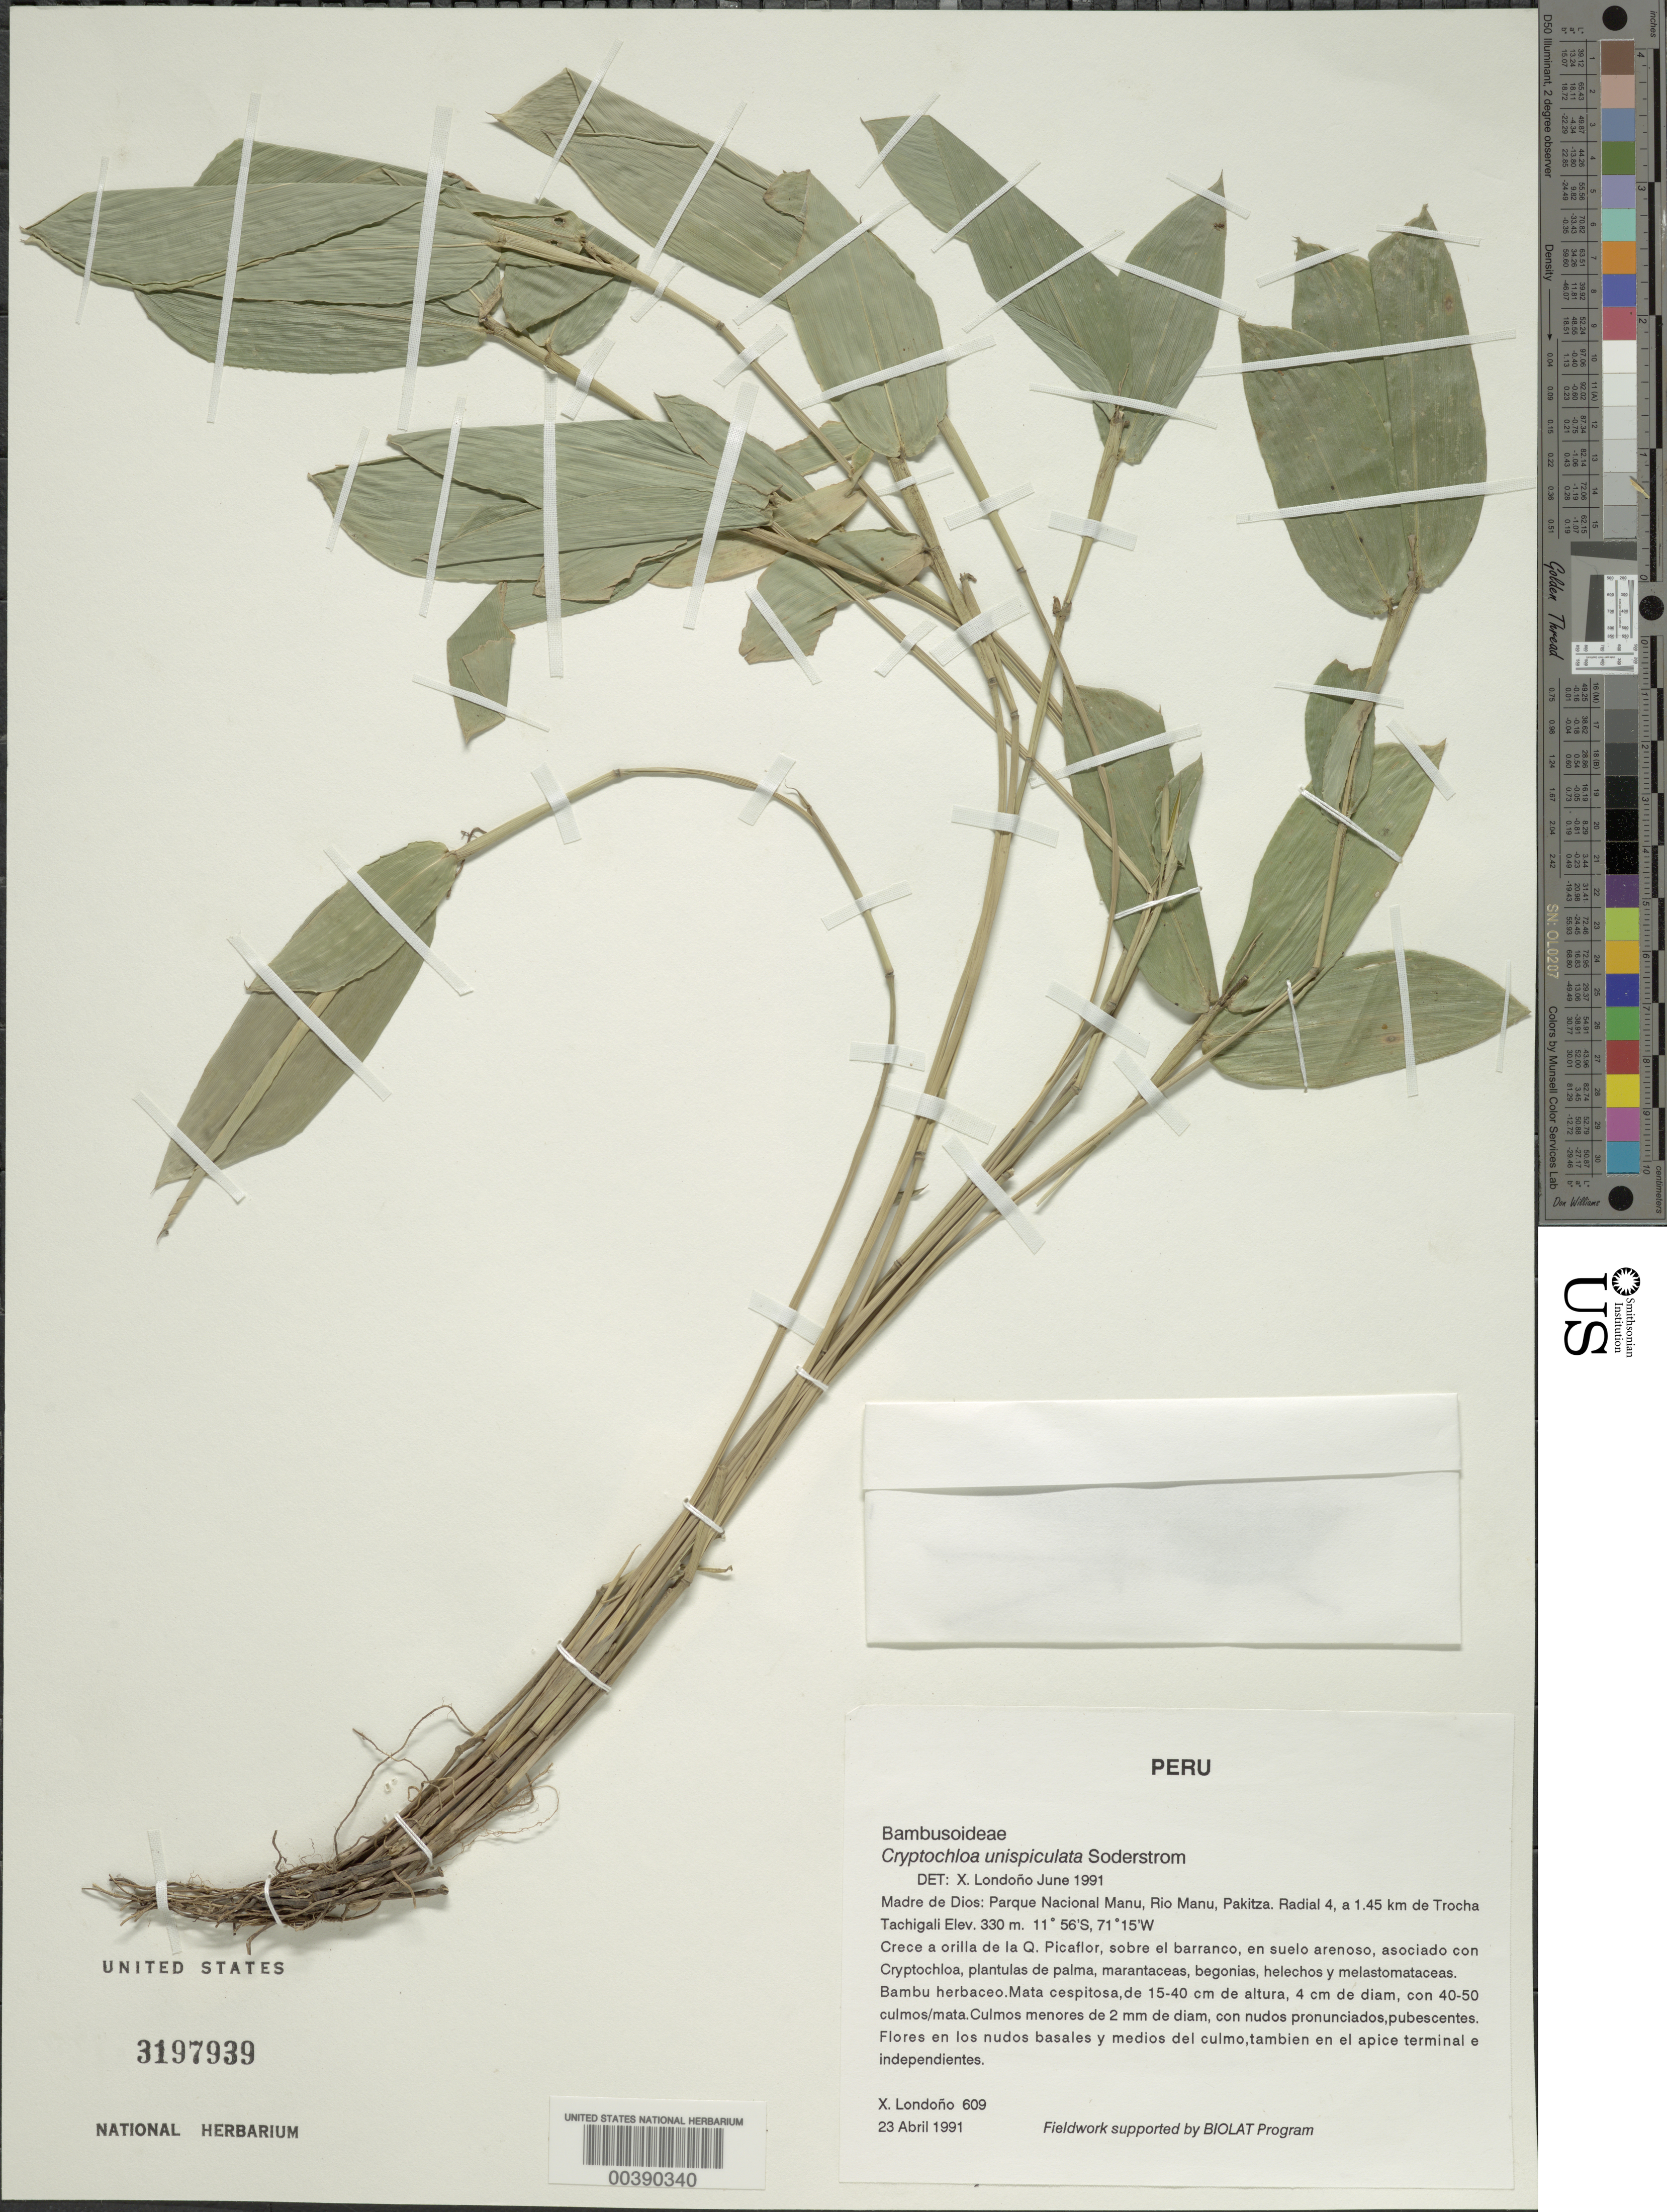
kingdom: Plantae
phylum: Tracheophyta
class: Liliopsida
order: Poales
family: Poaceae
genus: Cryptochloa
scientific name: Cryptochloa unispiculata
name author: Soderstr.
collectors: X. Londoño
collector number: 609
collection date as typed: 23 Apr 1991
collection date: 1991-04-23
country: Peru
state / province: Madre de Dios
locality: Parque nacional manu, rio manu, pakitza; radial 4, a 1.45 km de trocha tachigali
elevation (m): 330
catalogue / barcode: US 3197939